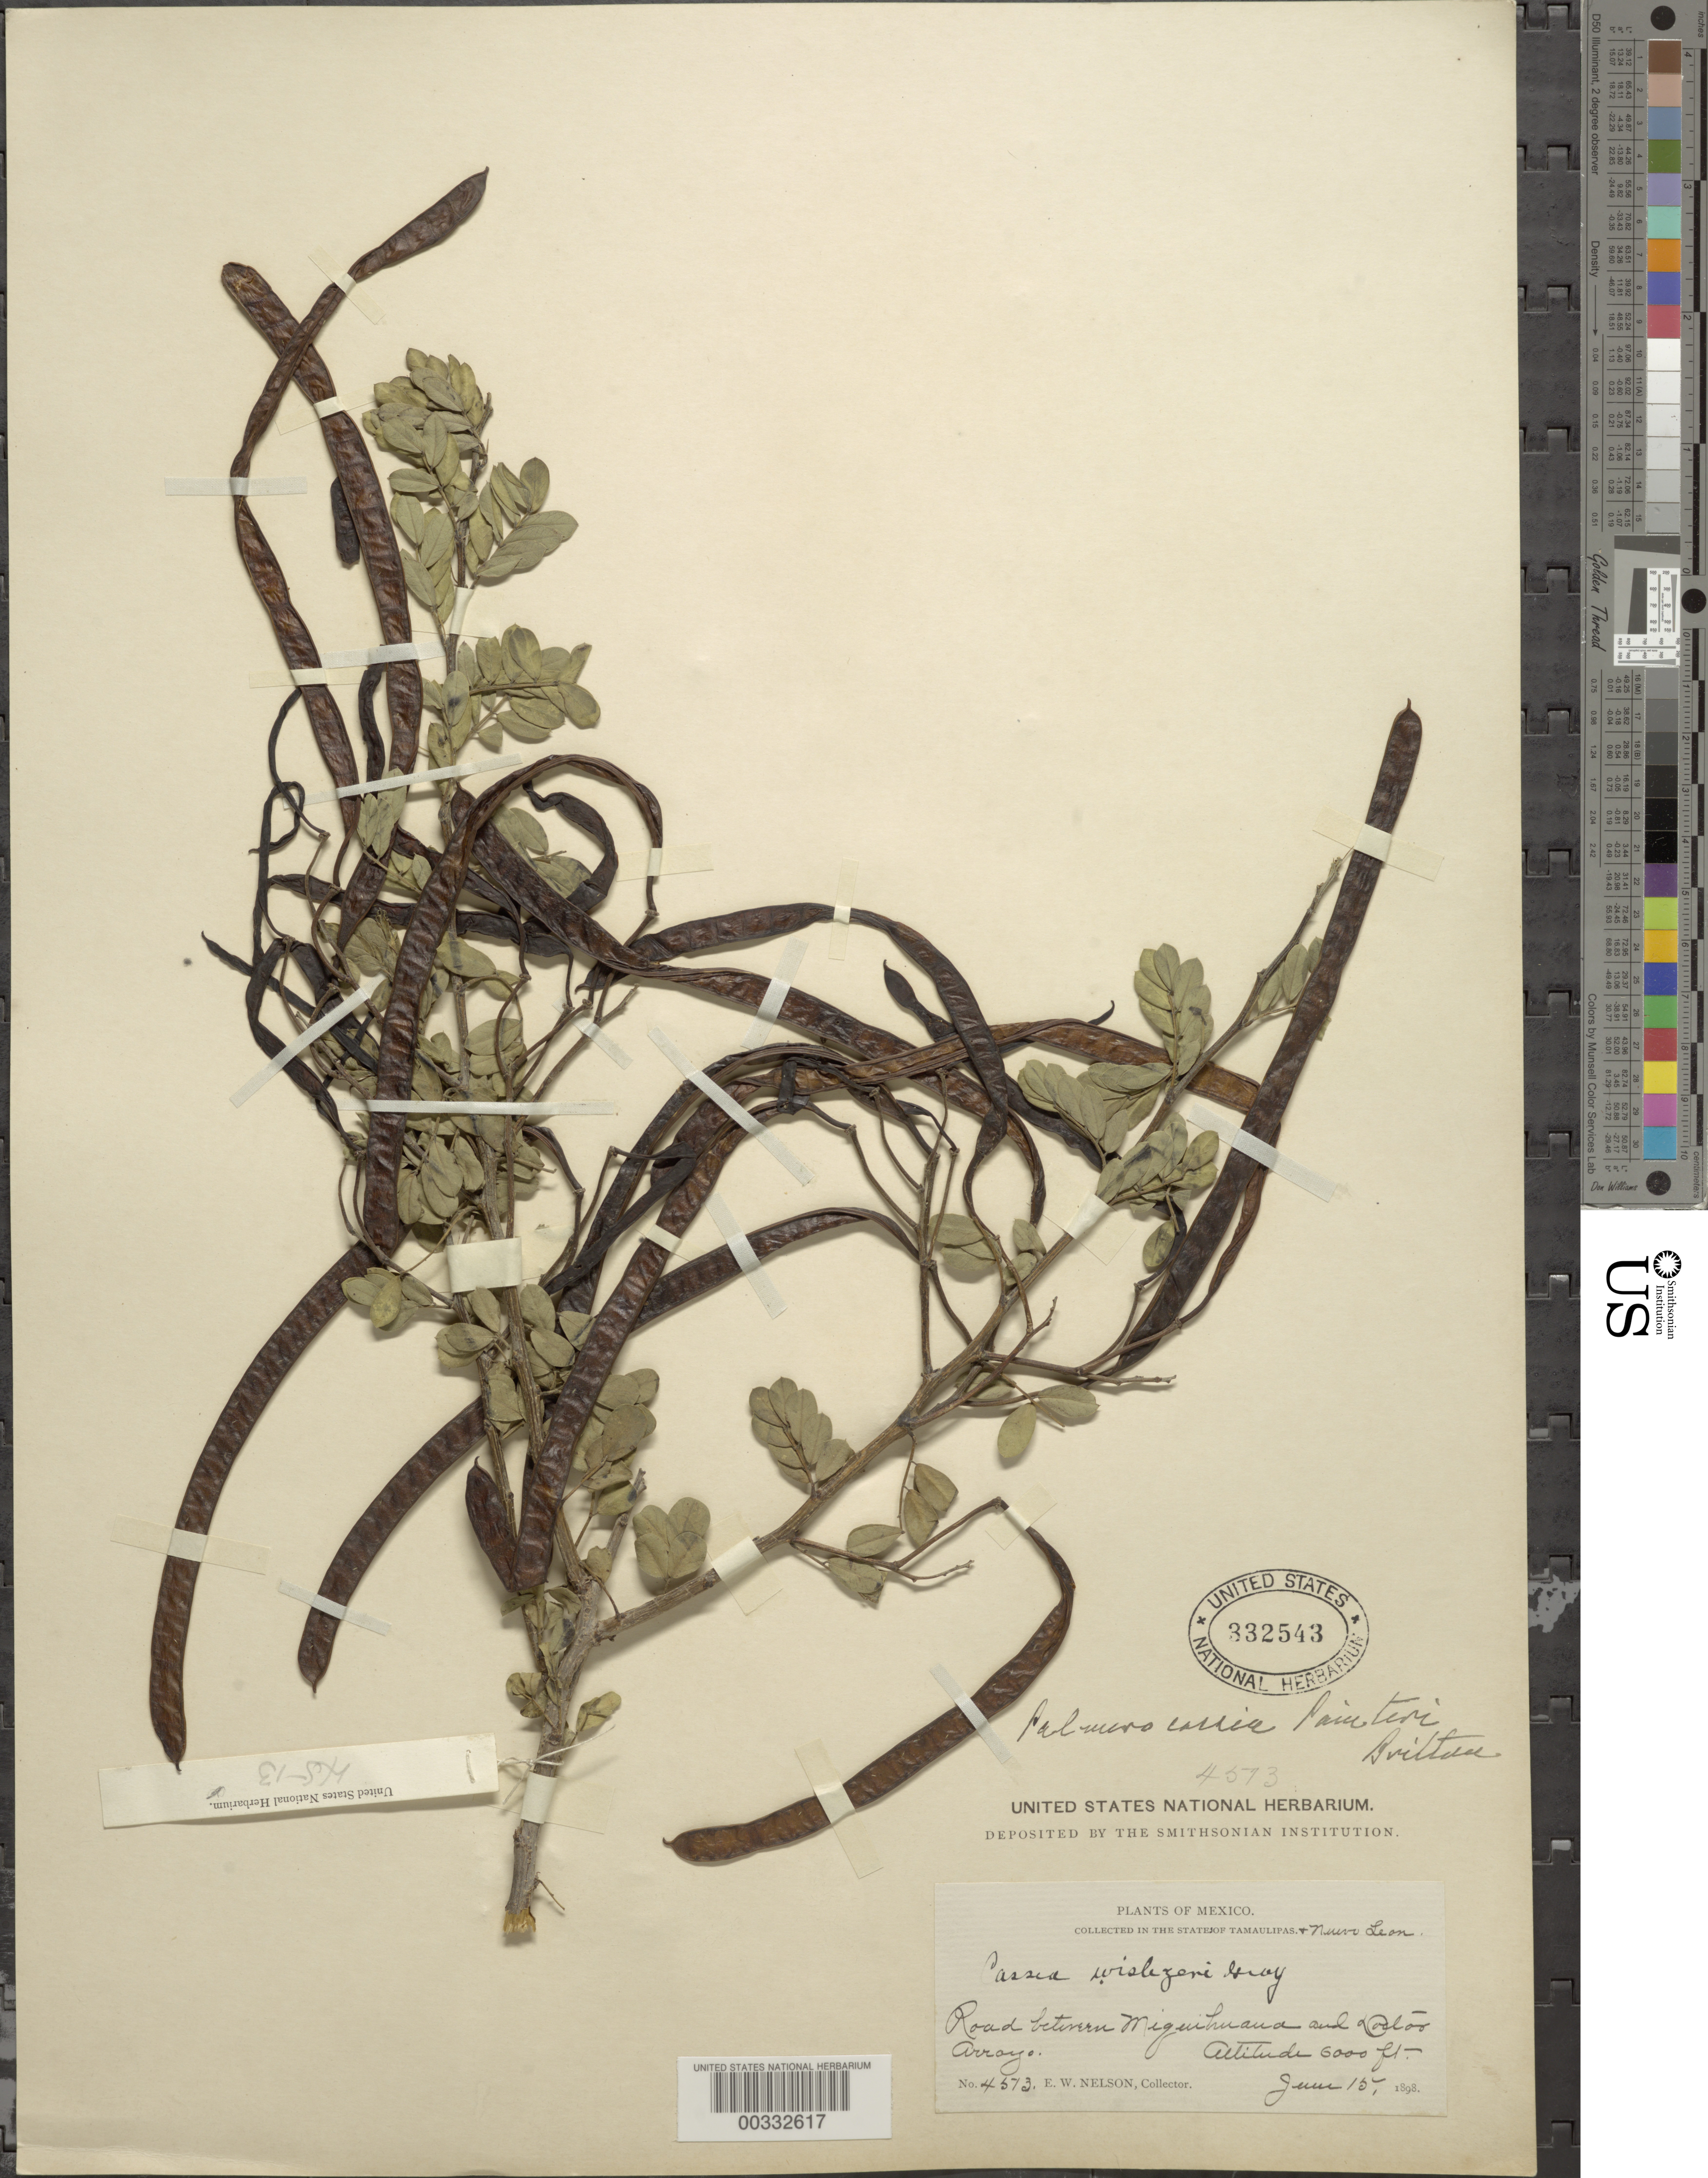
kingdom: Plantae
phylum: Tracheophyta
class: Magnoliopsida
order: Fabales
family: Fabaceae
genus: Senna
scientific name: Senna wislizeni var. painteri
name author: (Britton & Rose) H.S. Irwin & Barneby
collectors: E. W. Nelson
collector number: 4513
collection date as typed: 15 Jun 1898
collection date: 1898-06-15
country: Mexico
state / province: Nuevo León / Tamaulipas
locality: Road between miquihuana and doctor arroyo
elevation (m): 1829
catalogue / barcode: US 332543